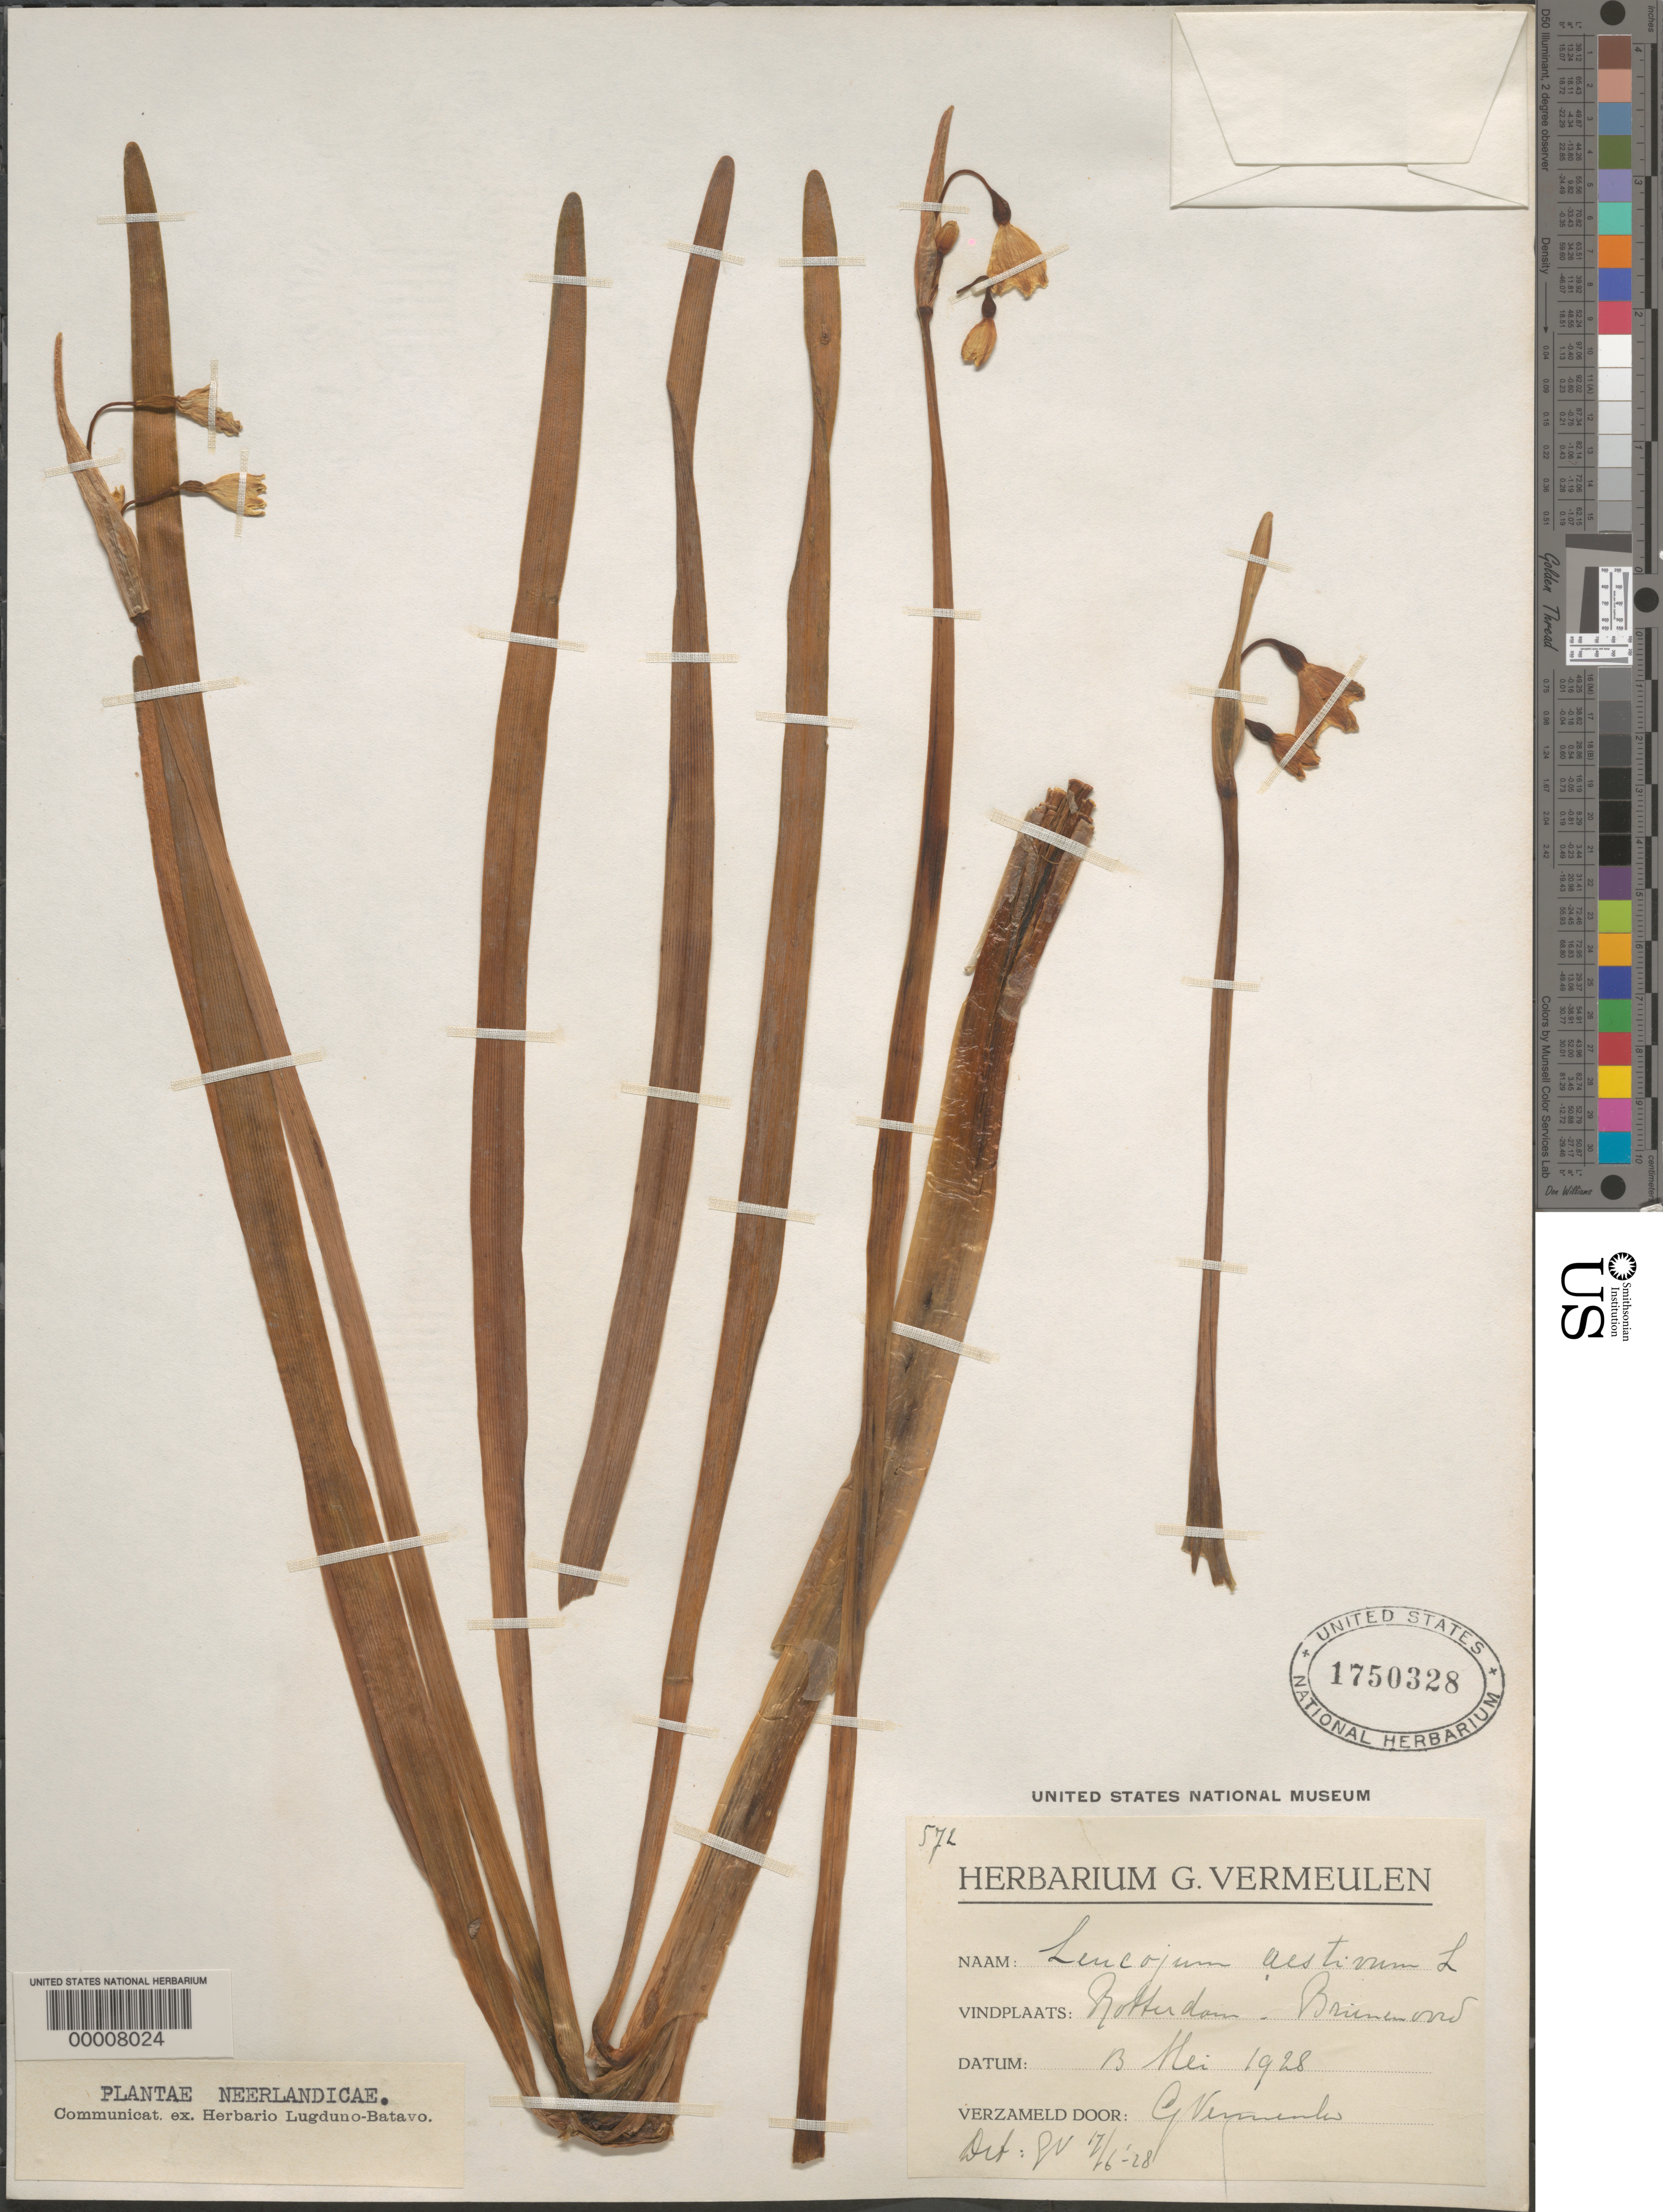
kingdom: Plantae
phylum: Tracheophyta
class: Liliopsida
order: Asparagales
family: Amaryllidaceae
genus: Leucojum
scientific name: Leucojum aestivum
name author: L.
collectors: C. Vermeular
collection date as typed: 13 May 1928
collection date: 1928-05-13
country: Netherlands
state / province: Zuid Holland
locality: Rotterdam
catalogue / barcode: US 1750328